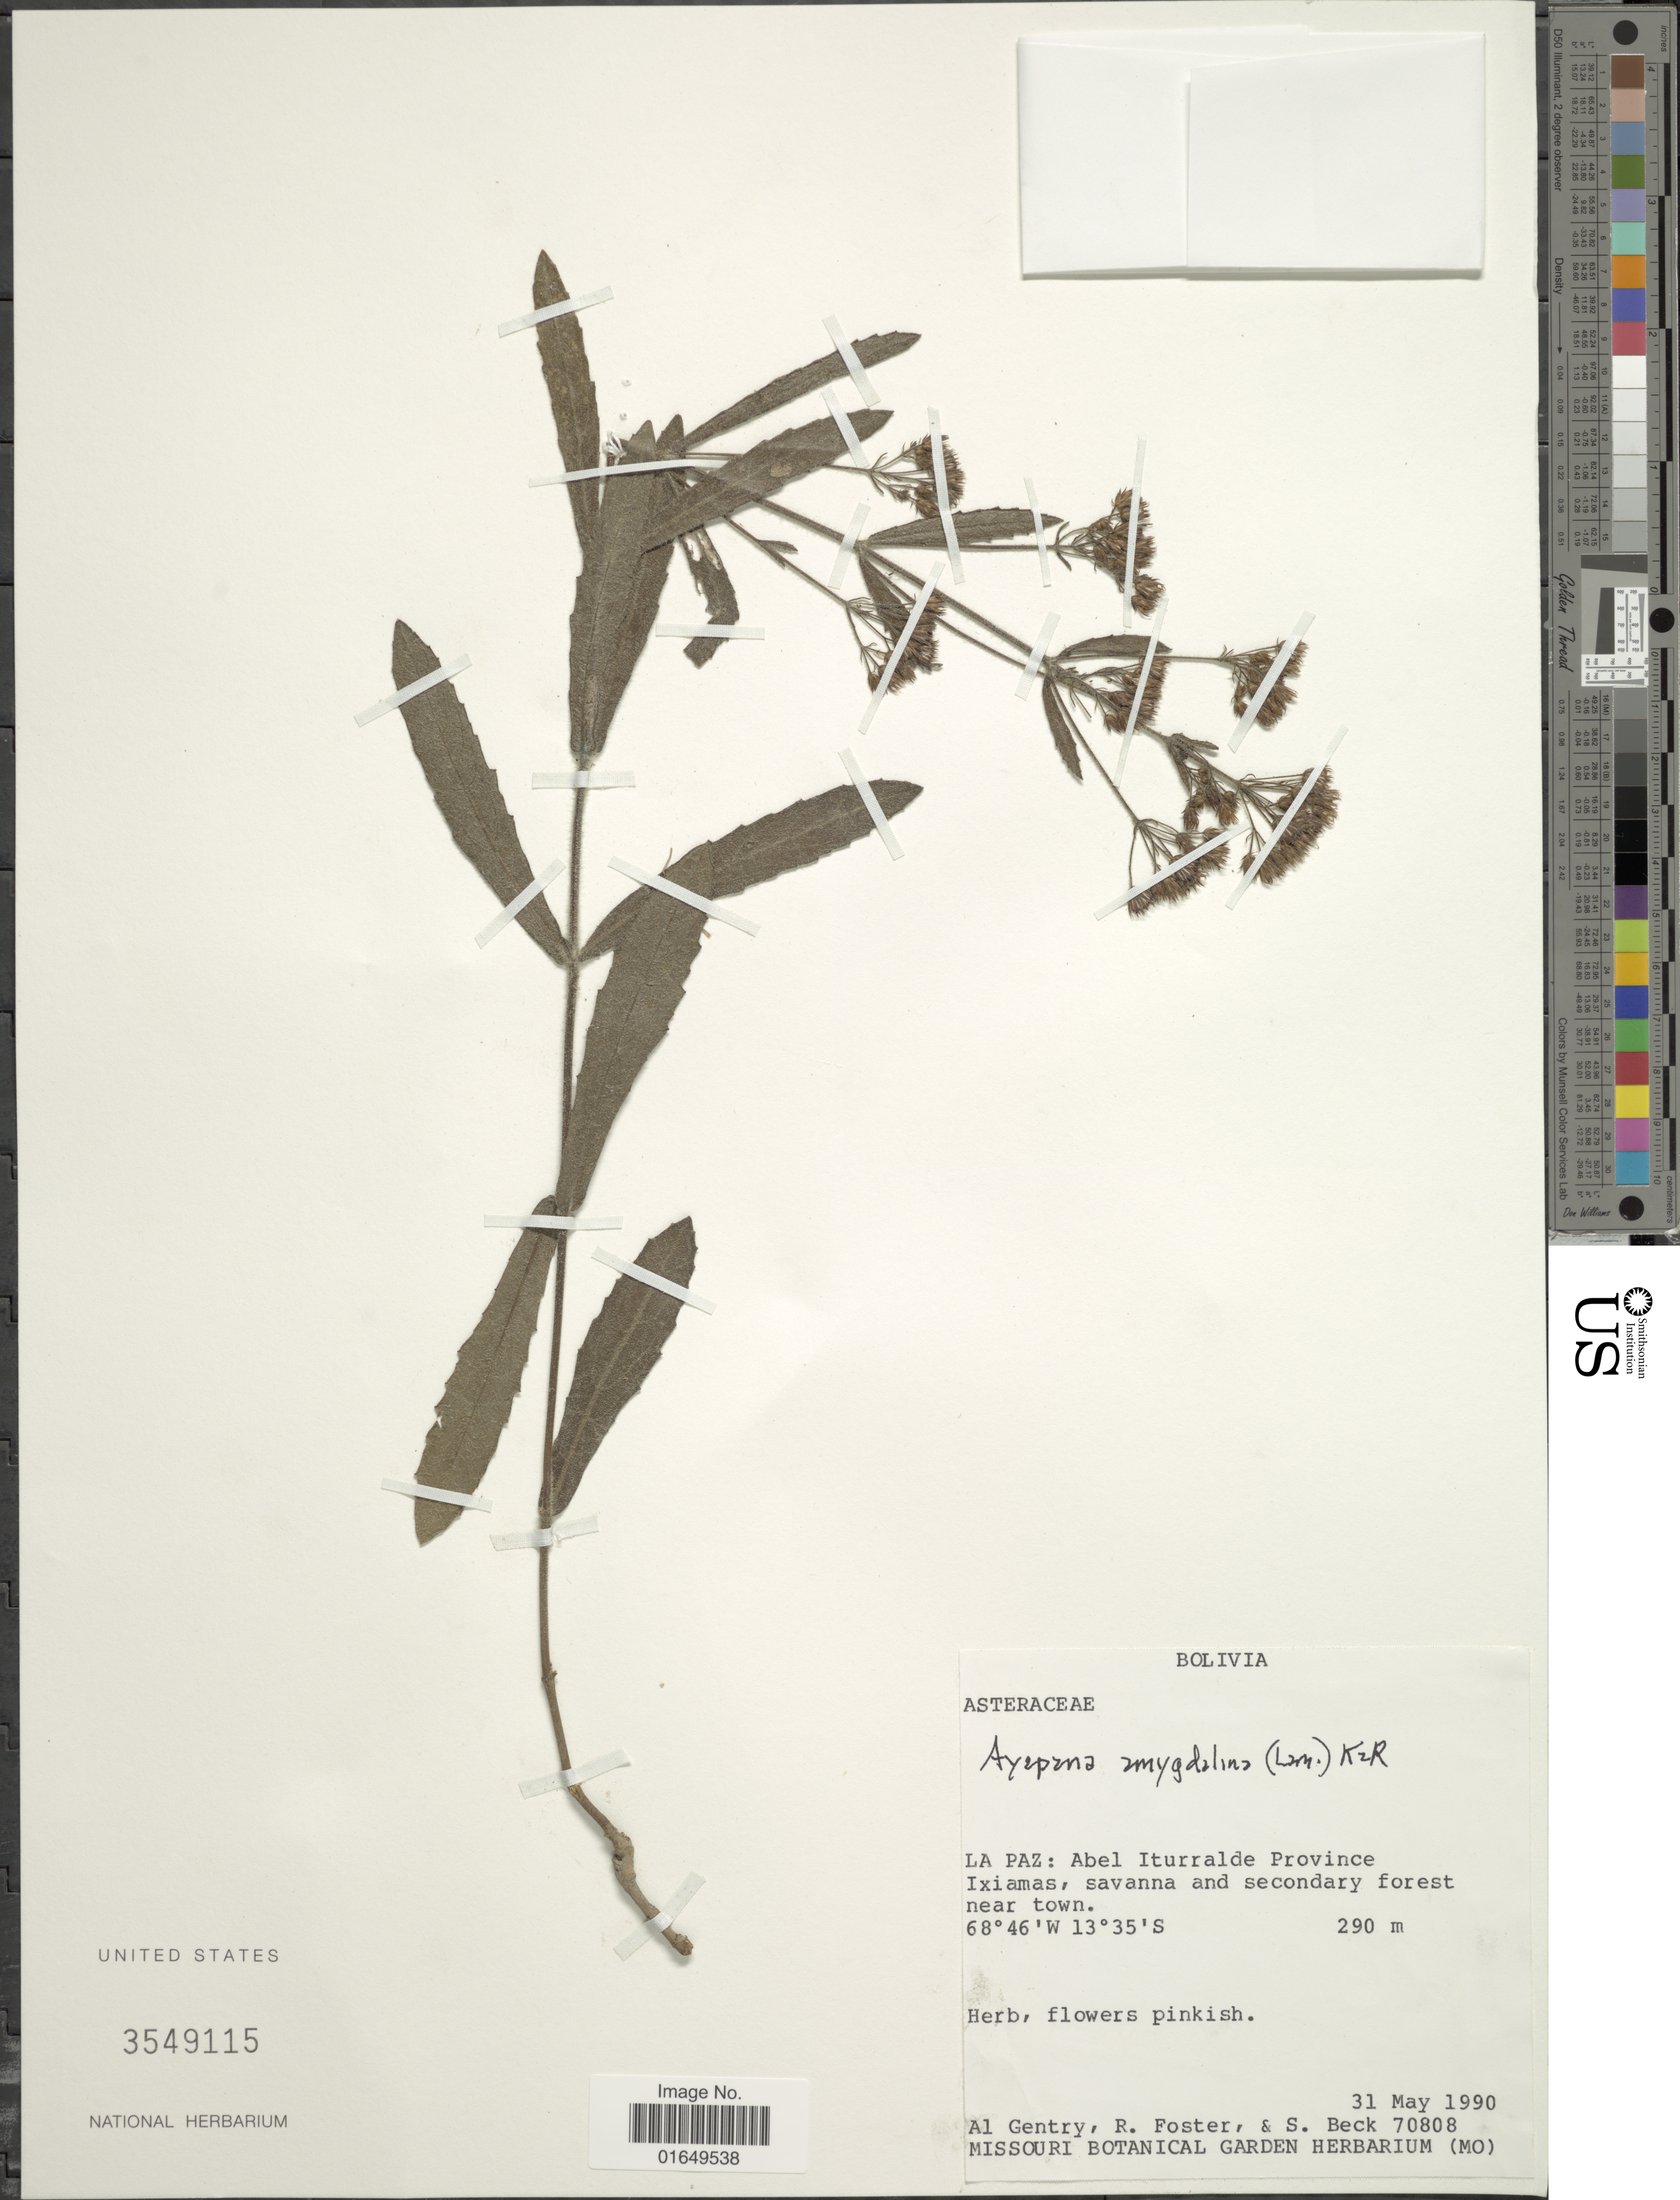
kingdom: Plantae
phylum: Tracheophyta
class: Magnoliopsida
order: Asterales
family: Asteraceae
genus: Ayapana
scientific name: Ayapana amygdalina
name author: (Lam.) R.M. King & H. Rob.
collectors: A. H. Gentry, R. Foster & S. G. Beck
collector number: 70808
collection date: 1990-05-31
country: Bolivia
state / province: La Paz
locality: Abel Iturralde Province. Ixiamas, savanna and secondary forest near town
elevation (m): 290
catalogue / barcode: US 3549115